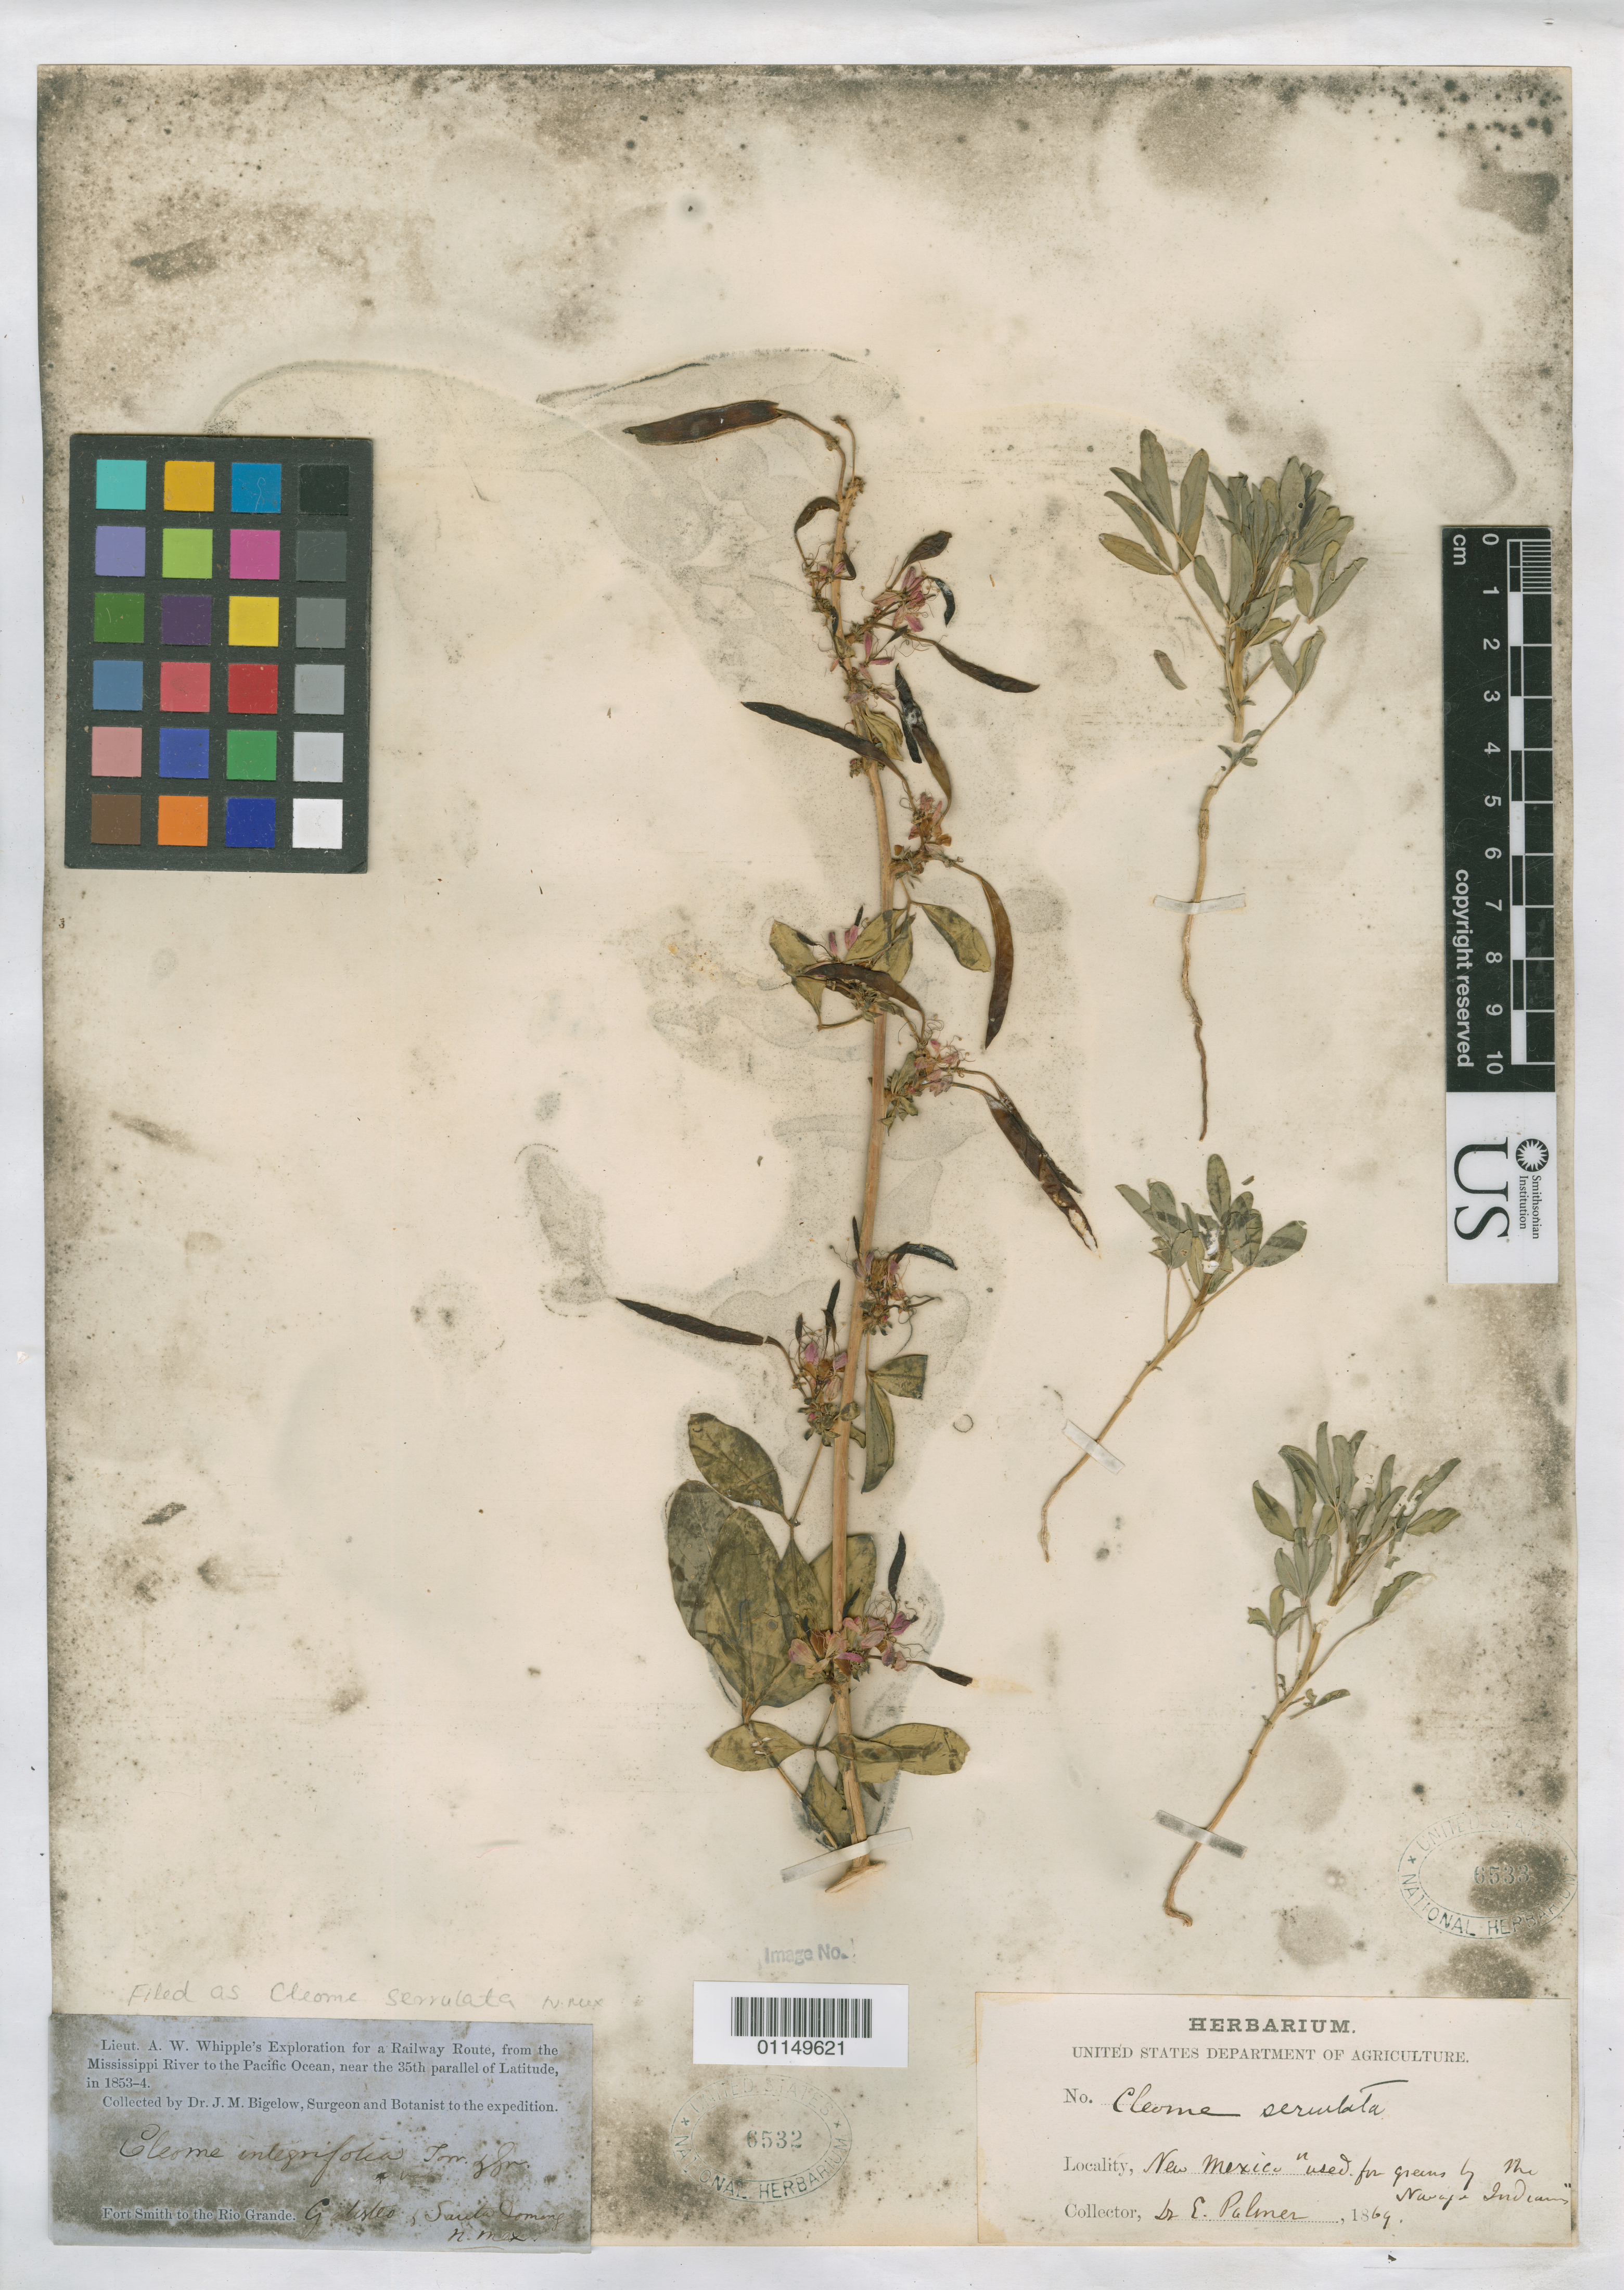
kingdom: Plantae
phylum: Tracheophyta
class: Magnoliopsida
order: Brassicales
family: Cleomaceae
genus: Cleomella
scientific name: Cleomella serrulata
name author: (Pursh) Roalson & J.C. Hall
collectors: J. M. Bigelow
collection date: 1853/1854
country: United States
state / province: New Mexico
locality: Fort Smith to the Rio Grande. Galisteo, Santa Domingo.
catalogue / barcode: US 6532